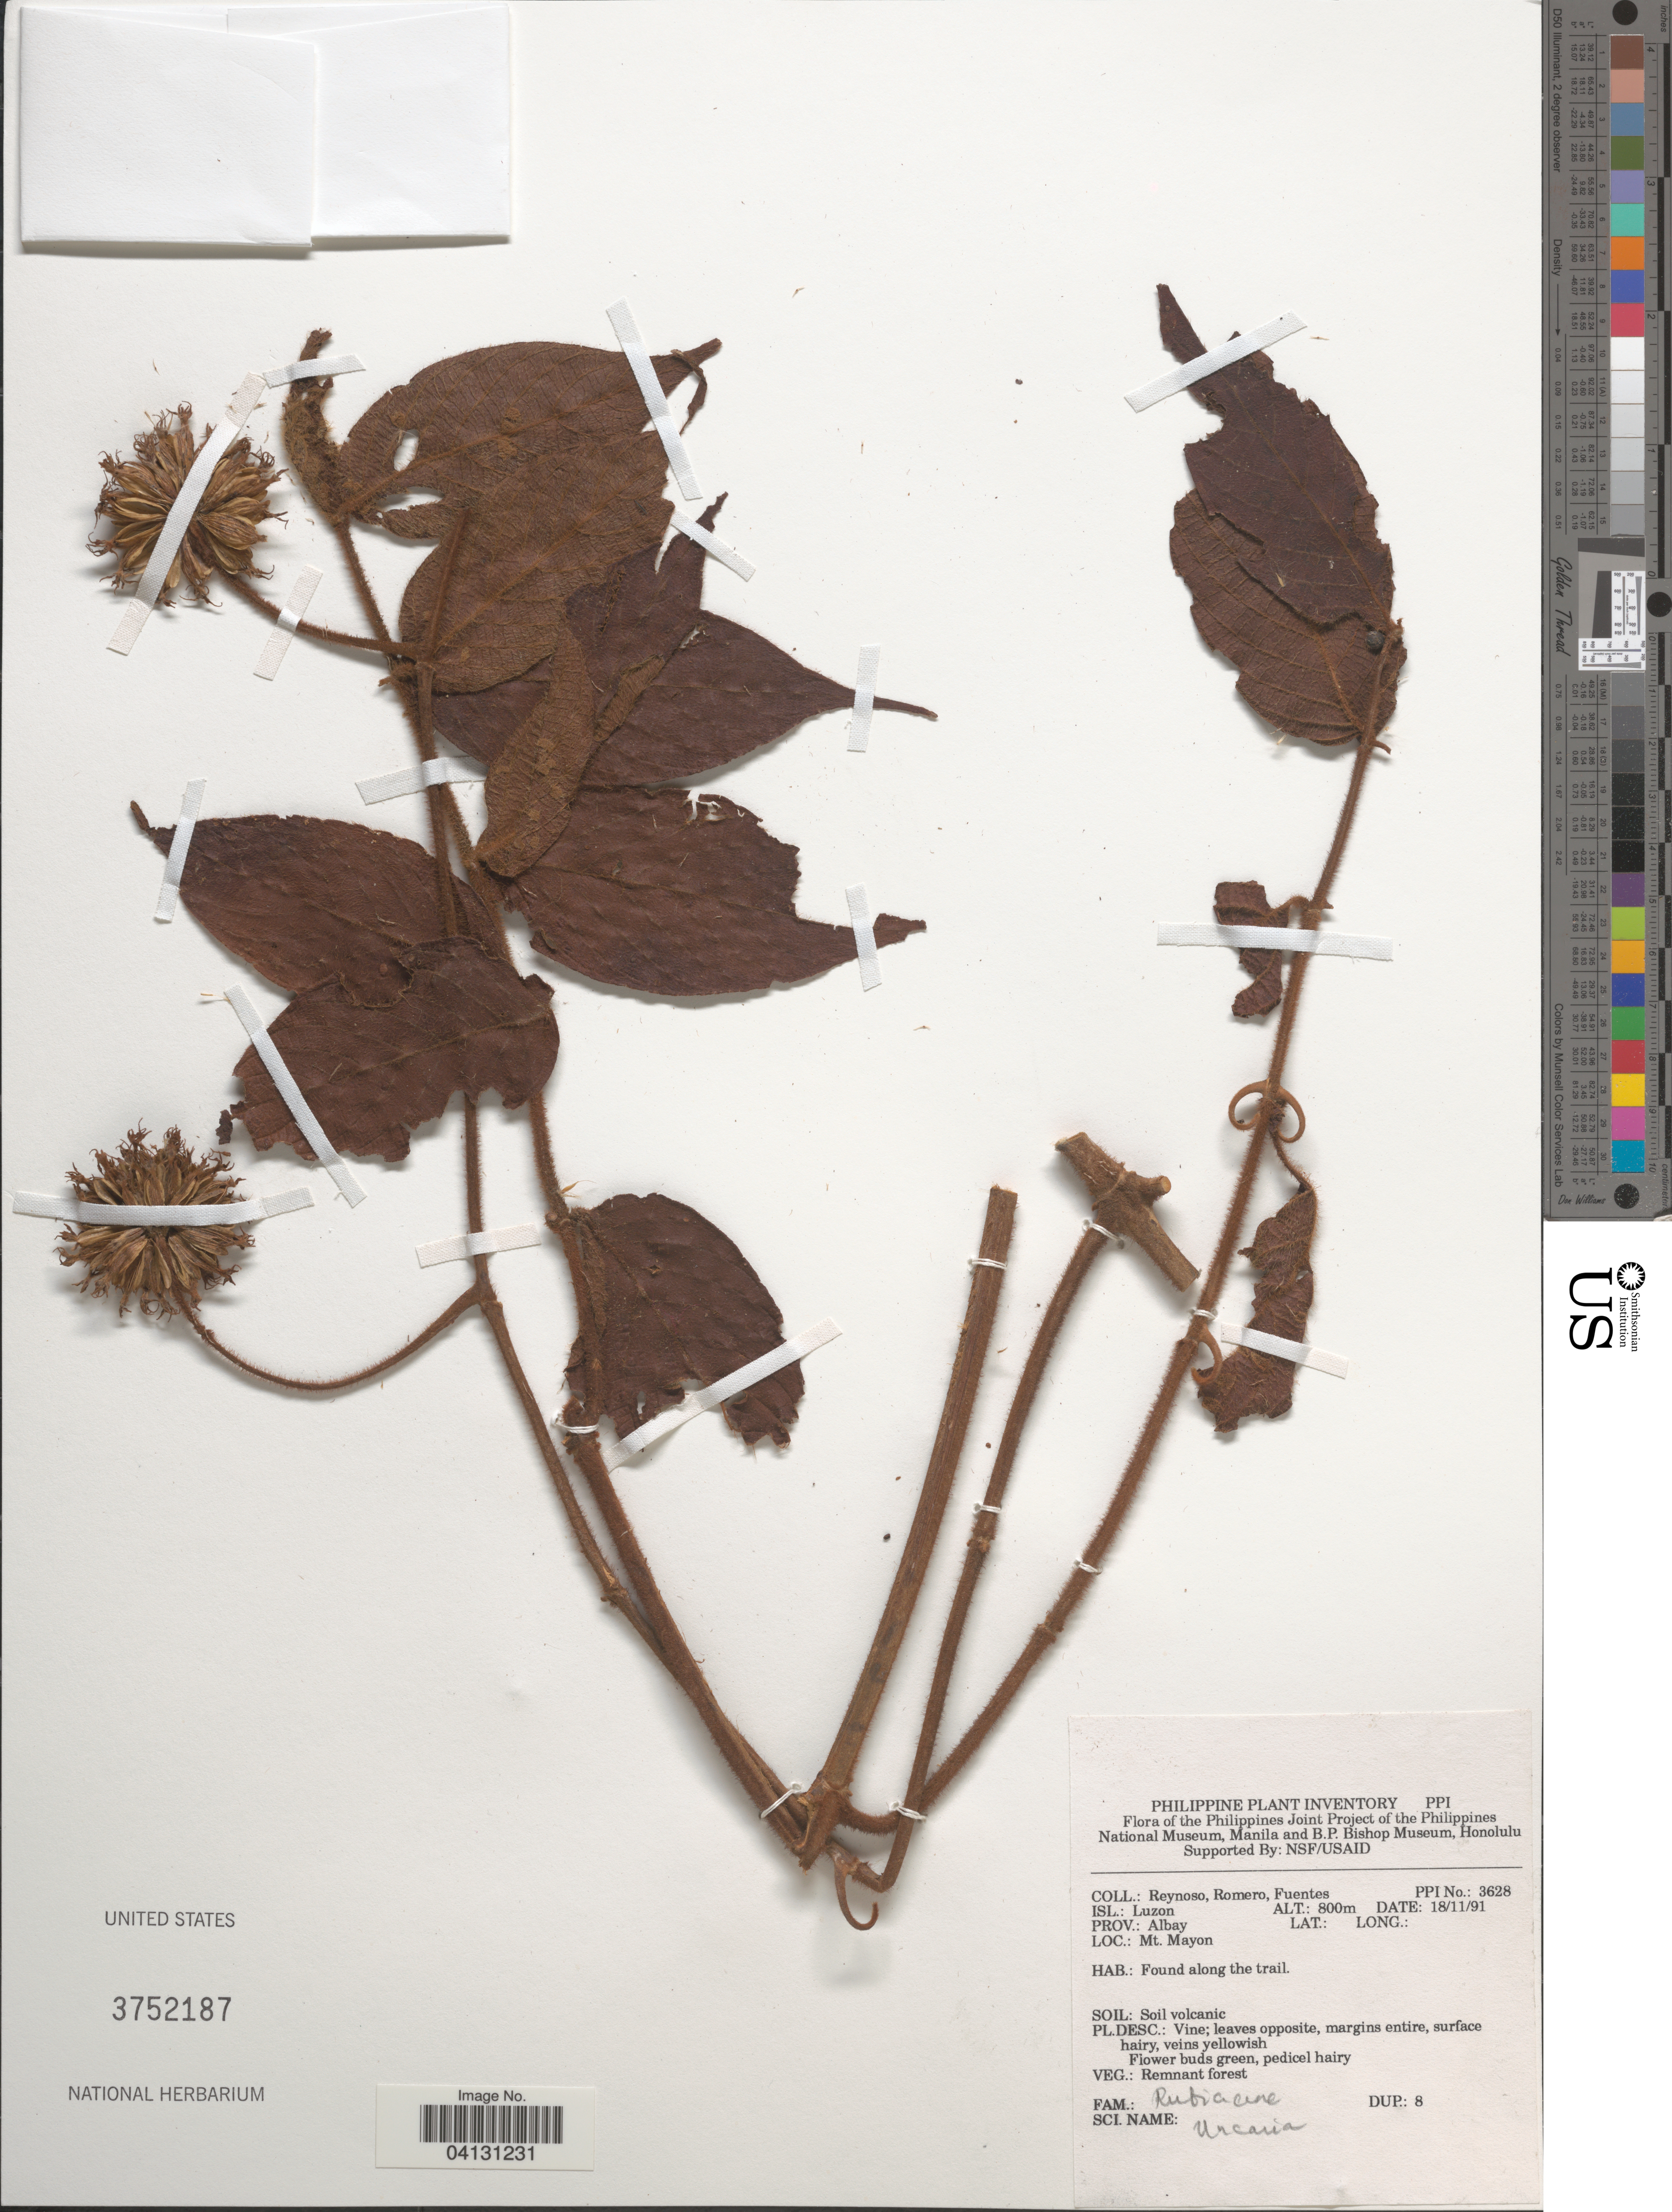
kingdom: Plantae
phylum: Tracheophyta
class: Magnoliopsida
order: Gentianales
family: Rubiaceae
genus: Uncaria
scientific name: Uncaria sp.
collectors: E. Reynoso, -. Romero & -. Fuentes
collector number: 3628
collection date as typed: Transcribed d/m/y: 18/11/91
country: Philippines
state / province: Bicol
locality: Isl.: Luzon. Prov.: Albay. Mt. Mayon.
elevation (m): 800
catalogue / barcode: US 3752187